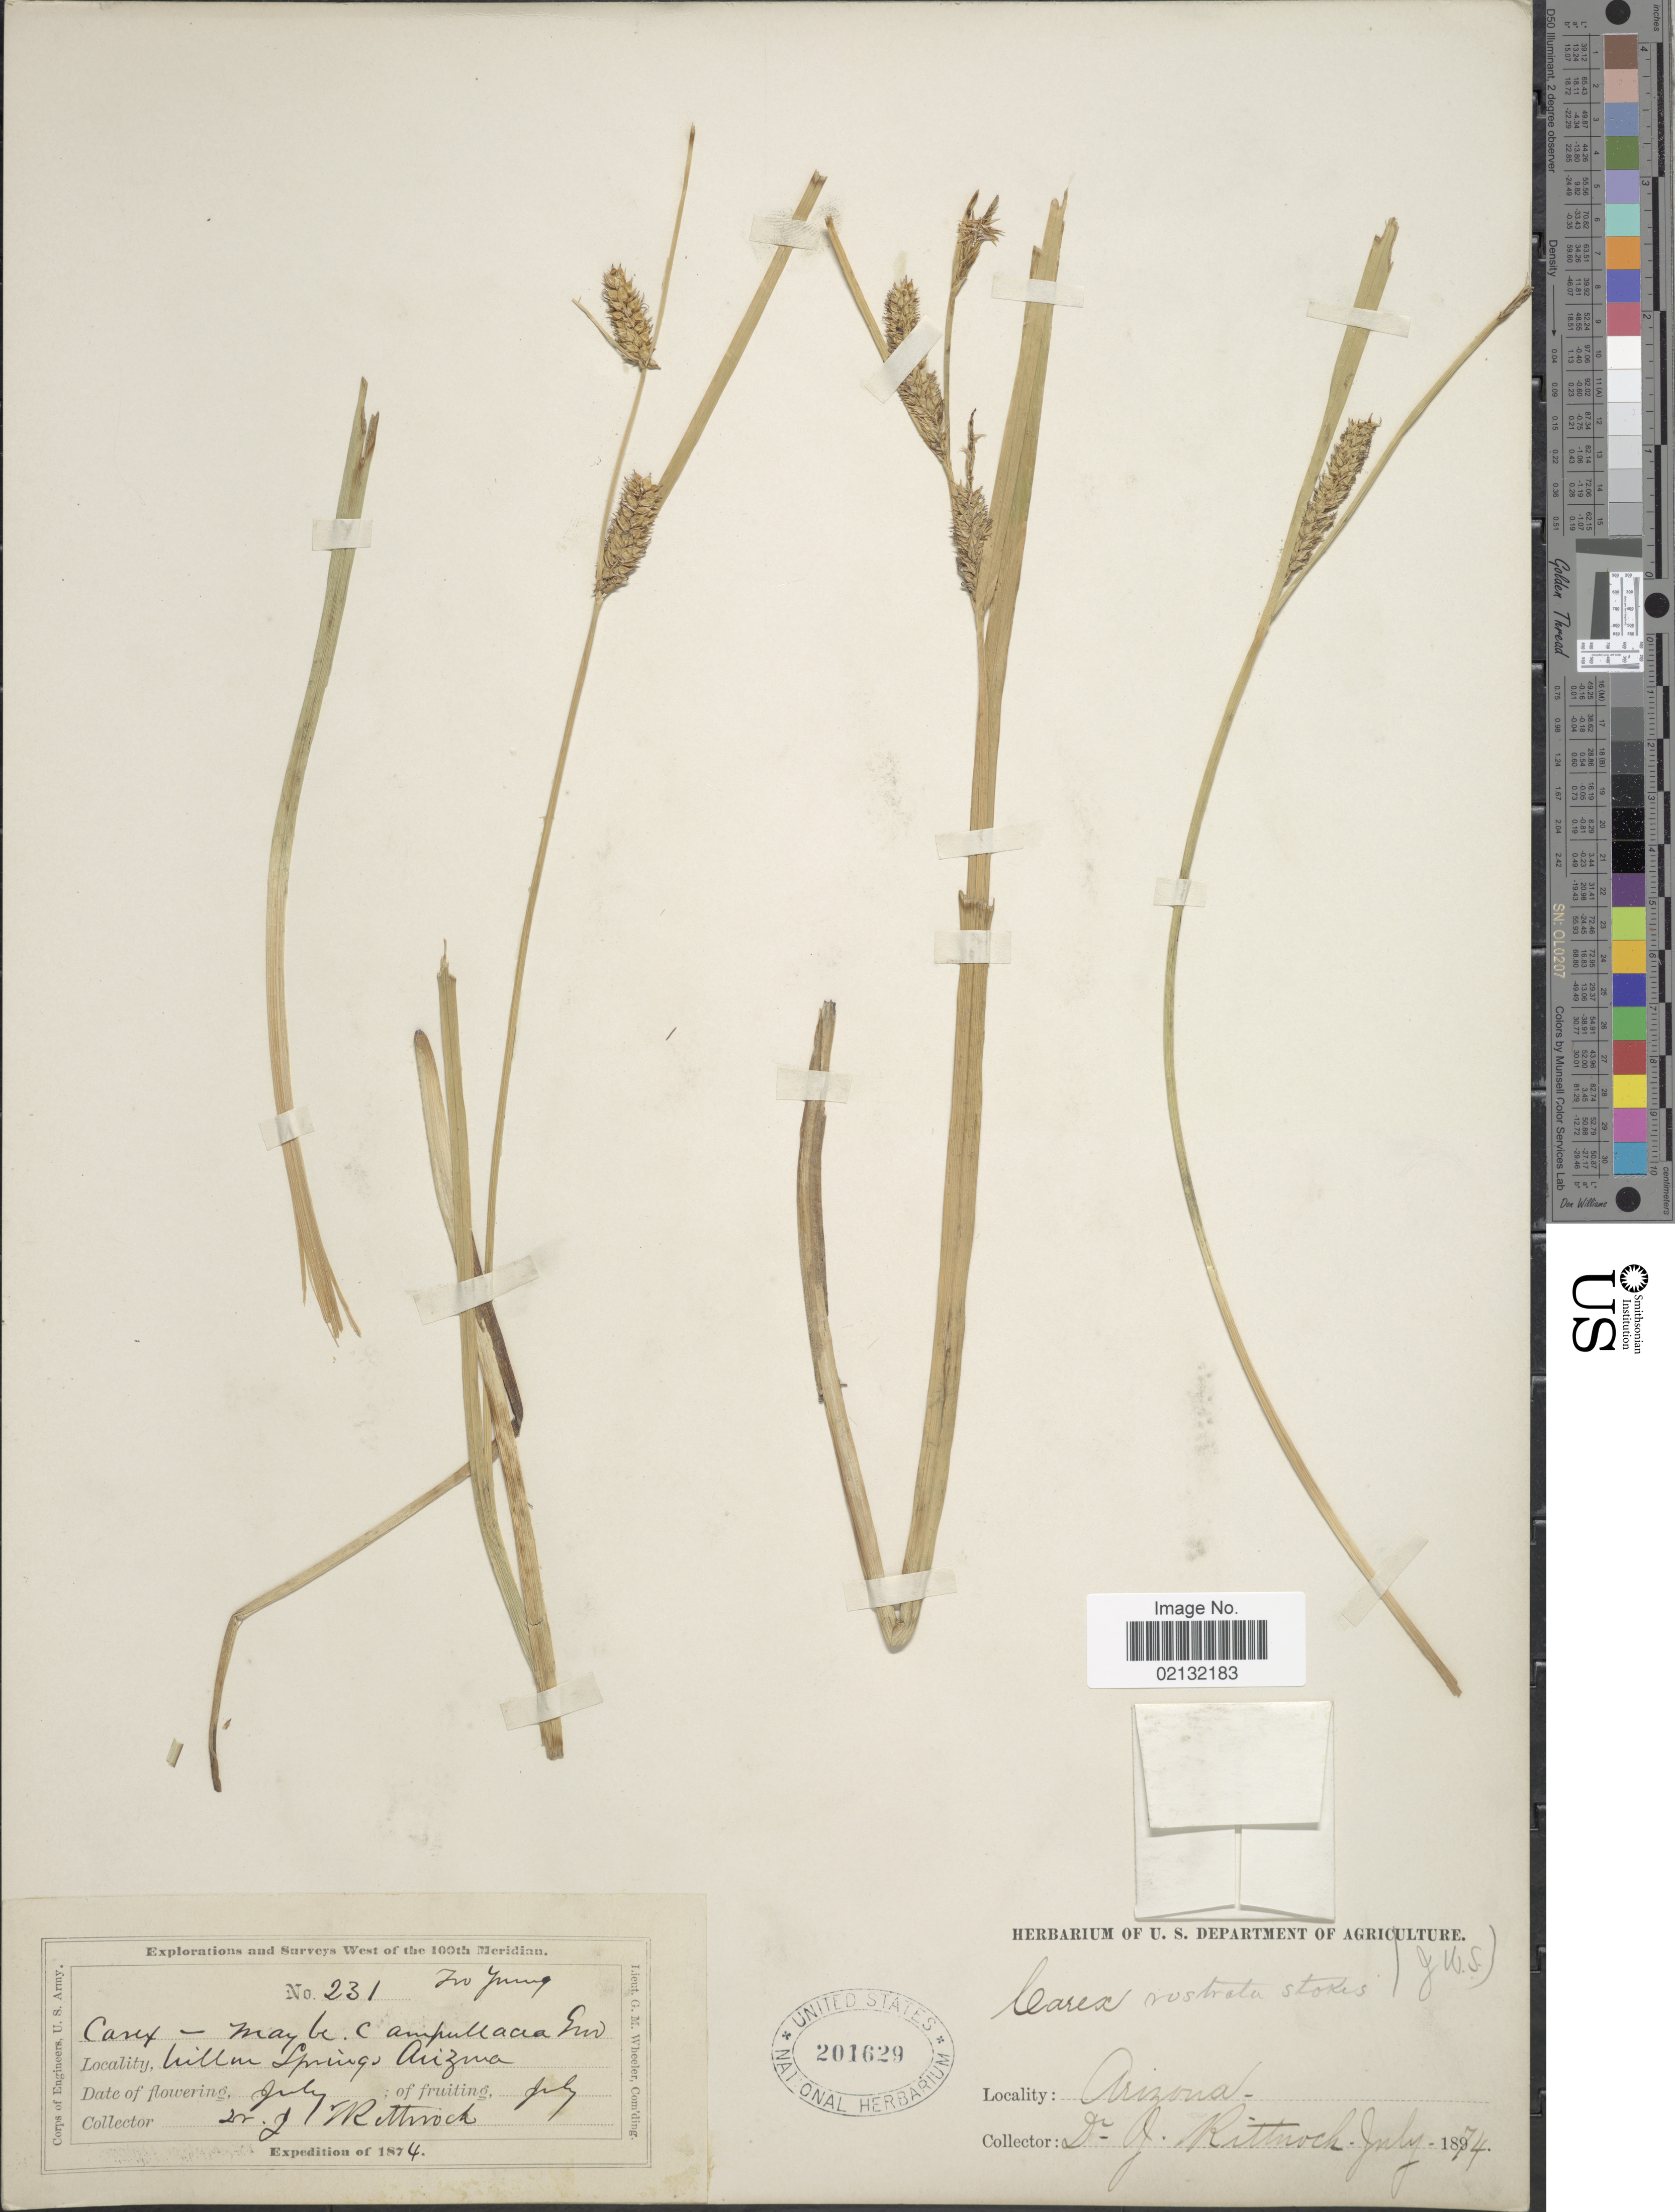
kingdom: Plantae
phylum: Tracheophyta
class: Liliopsida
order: Poales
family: Cyperaceae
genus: Carex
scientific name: Carex rostrata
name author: Stokes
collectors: J. Rittmoch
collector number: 231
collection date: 1874-07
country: United States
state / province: Arizona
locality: Willow Springs, Arizona. West of the 100th Meridian.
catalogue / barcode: US 201629